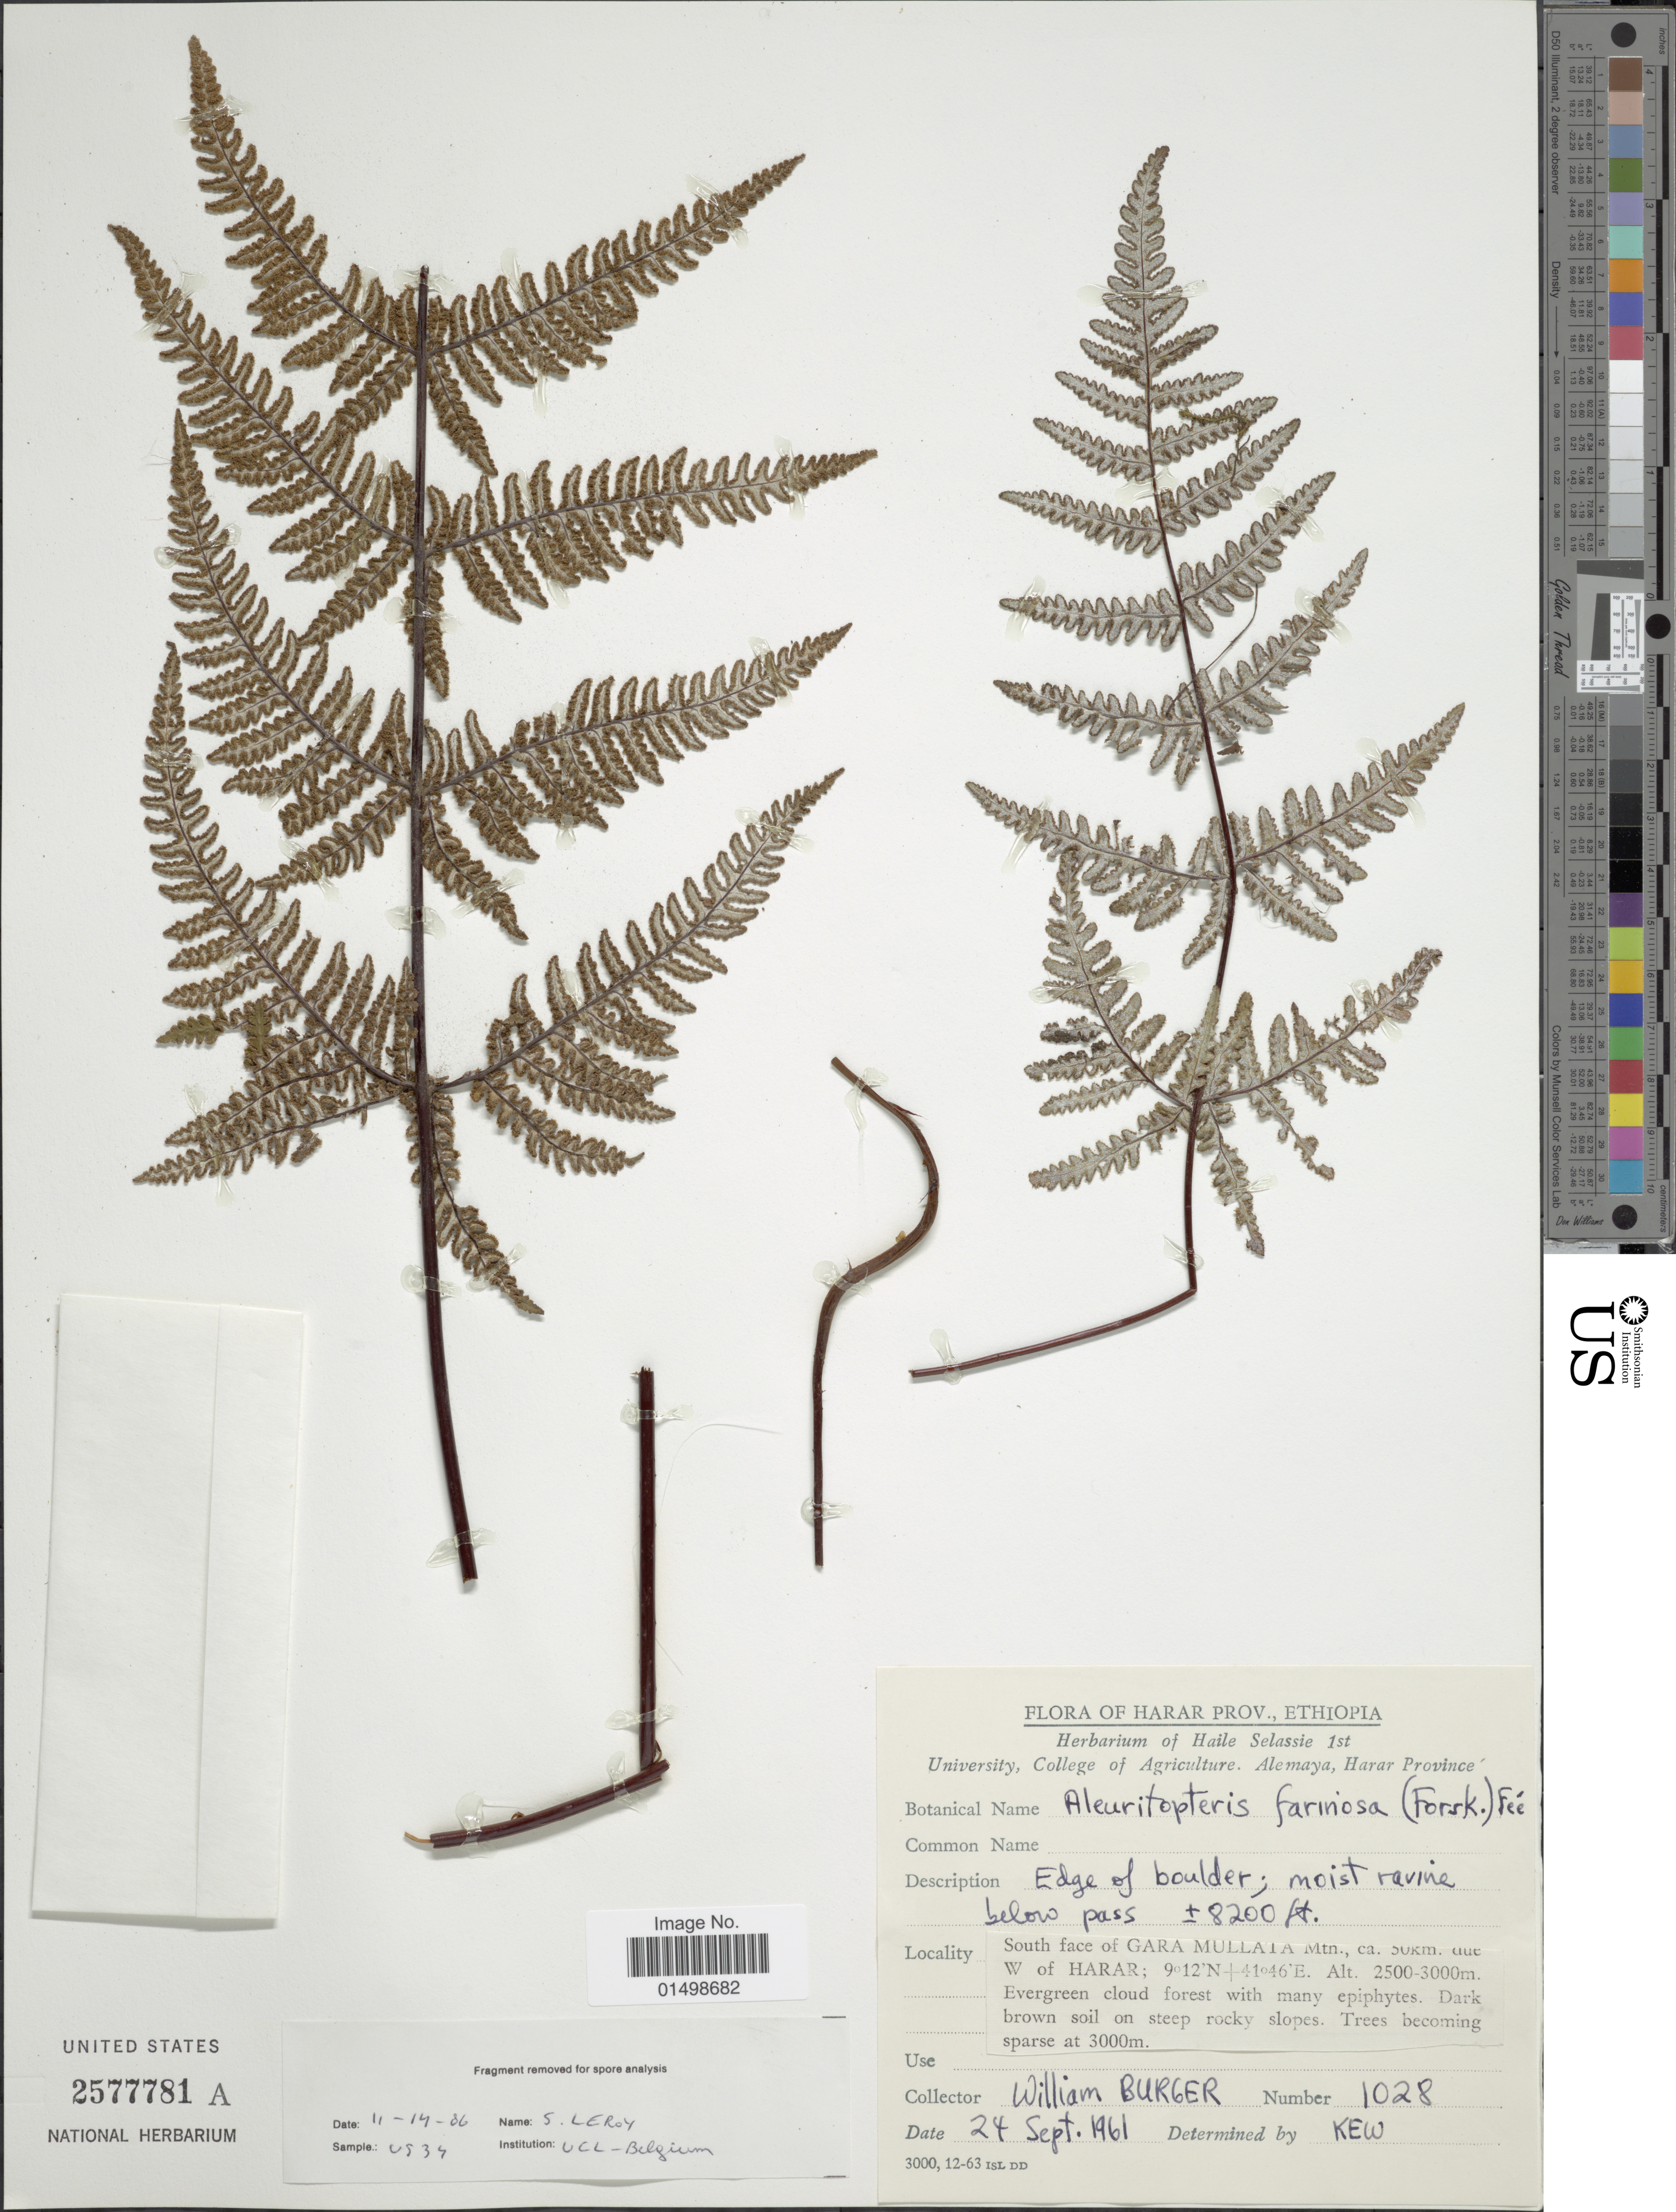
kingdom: Plantae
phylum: Tracheophyta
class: Polypodiopsida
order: Polypodiales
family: Pteridaceae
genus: Aleuritopteris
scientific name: Aleuritopteris farinosa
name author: (Forssk.) Fée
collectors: W. Burger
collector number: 1028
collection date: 1961-09-24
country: Ethiopia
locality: Harar Prov., edge of boulder; moist ravine below pass, south face of Gara Mullala Mtn., ca. 50 km. due W. of Harar.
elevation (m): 2499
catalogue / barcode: US 2577781A